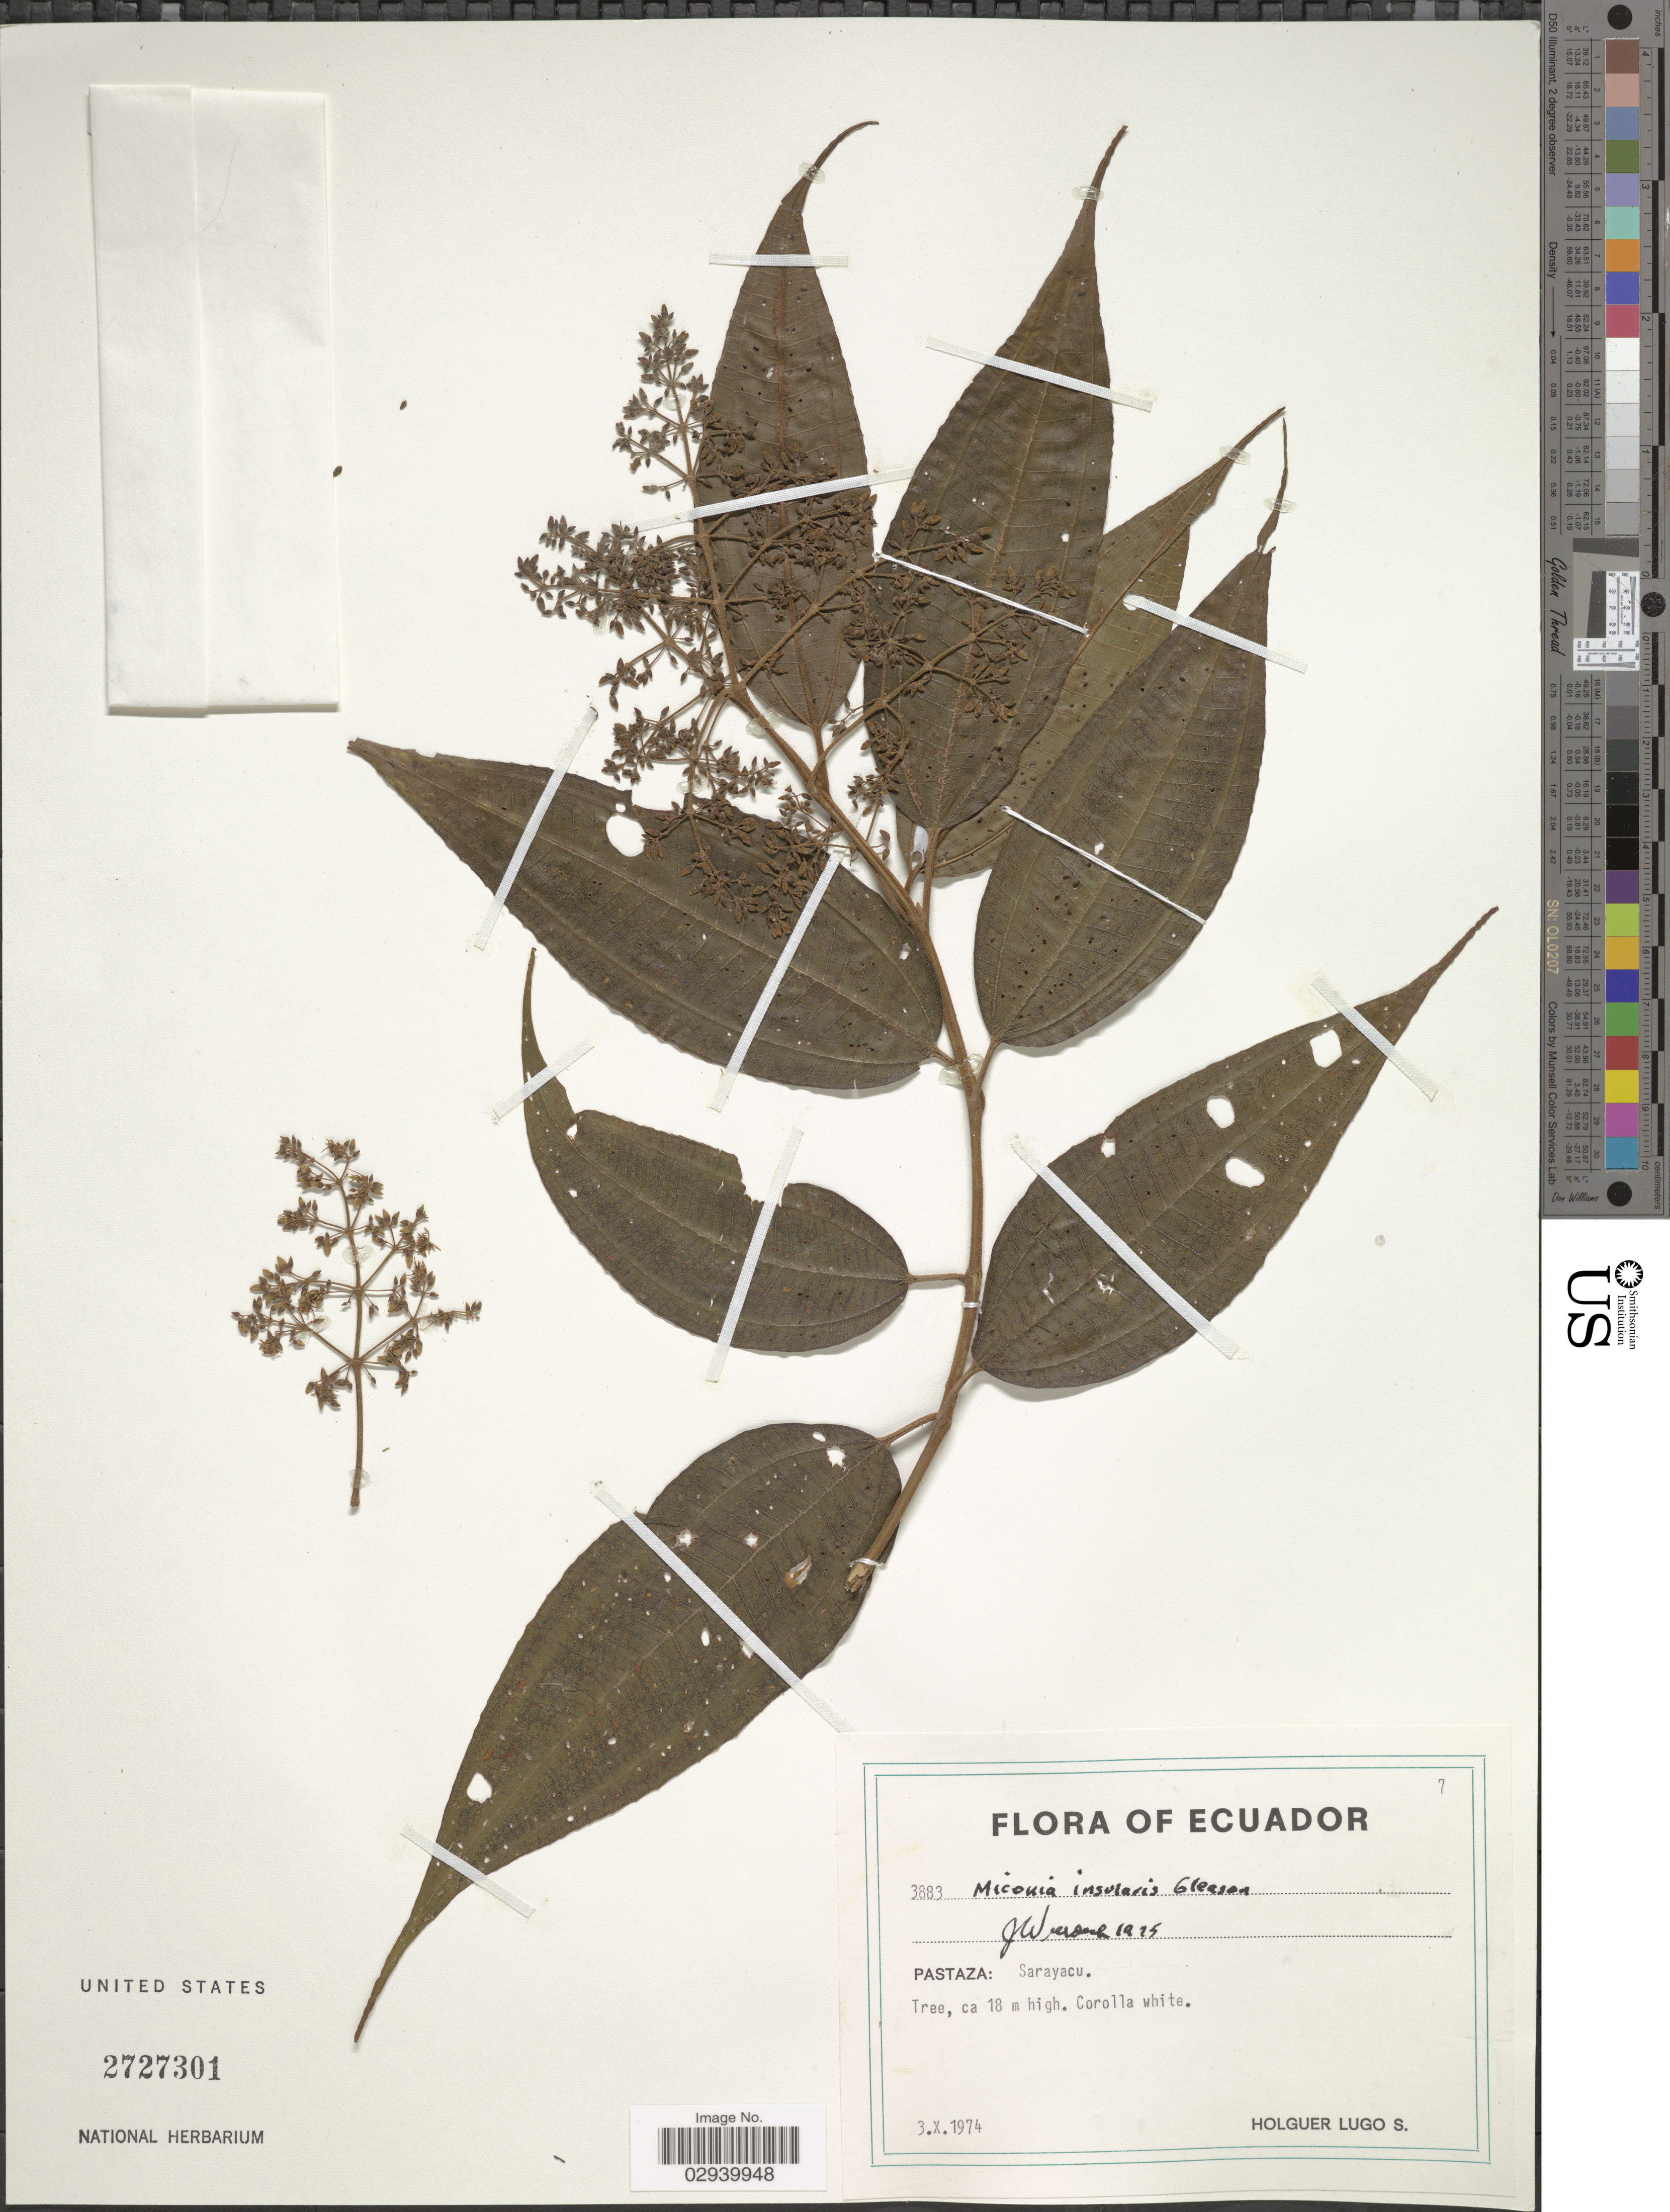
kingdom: Plantae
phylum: Tracheophyta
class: Magnoliopsida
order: Myrtales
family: Melastomataceae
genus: Miconia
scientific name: Miconia insularis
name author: Gleason in I.M. Johnst.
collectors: H. Lugo S.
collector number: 3883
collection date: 1974-10-03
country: Ecuador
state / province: Pastaza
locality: Sarayacu.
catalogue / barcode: US 2727301